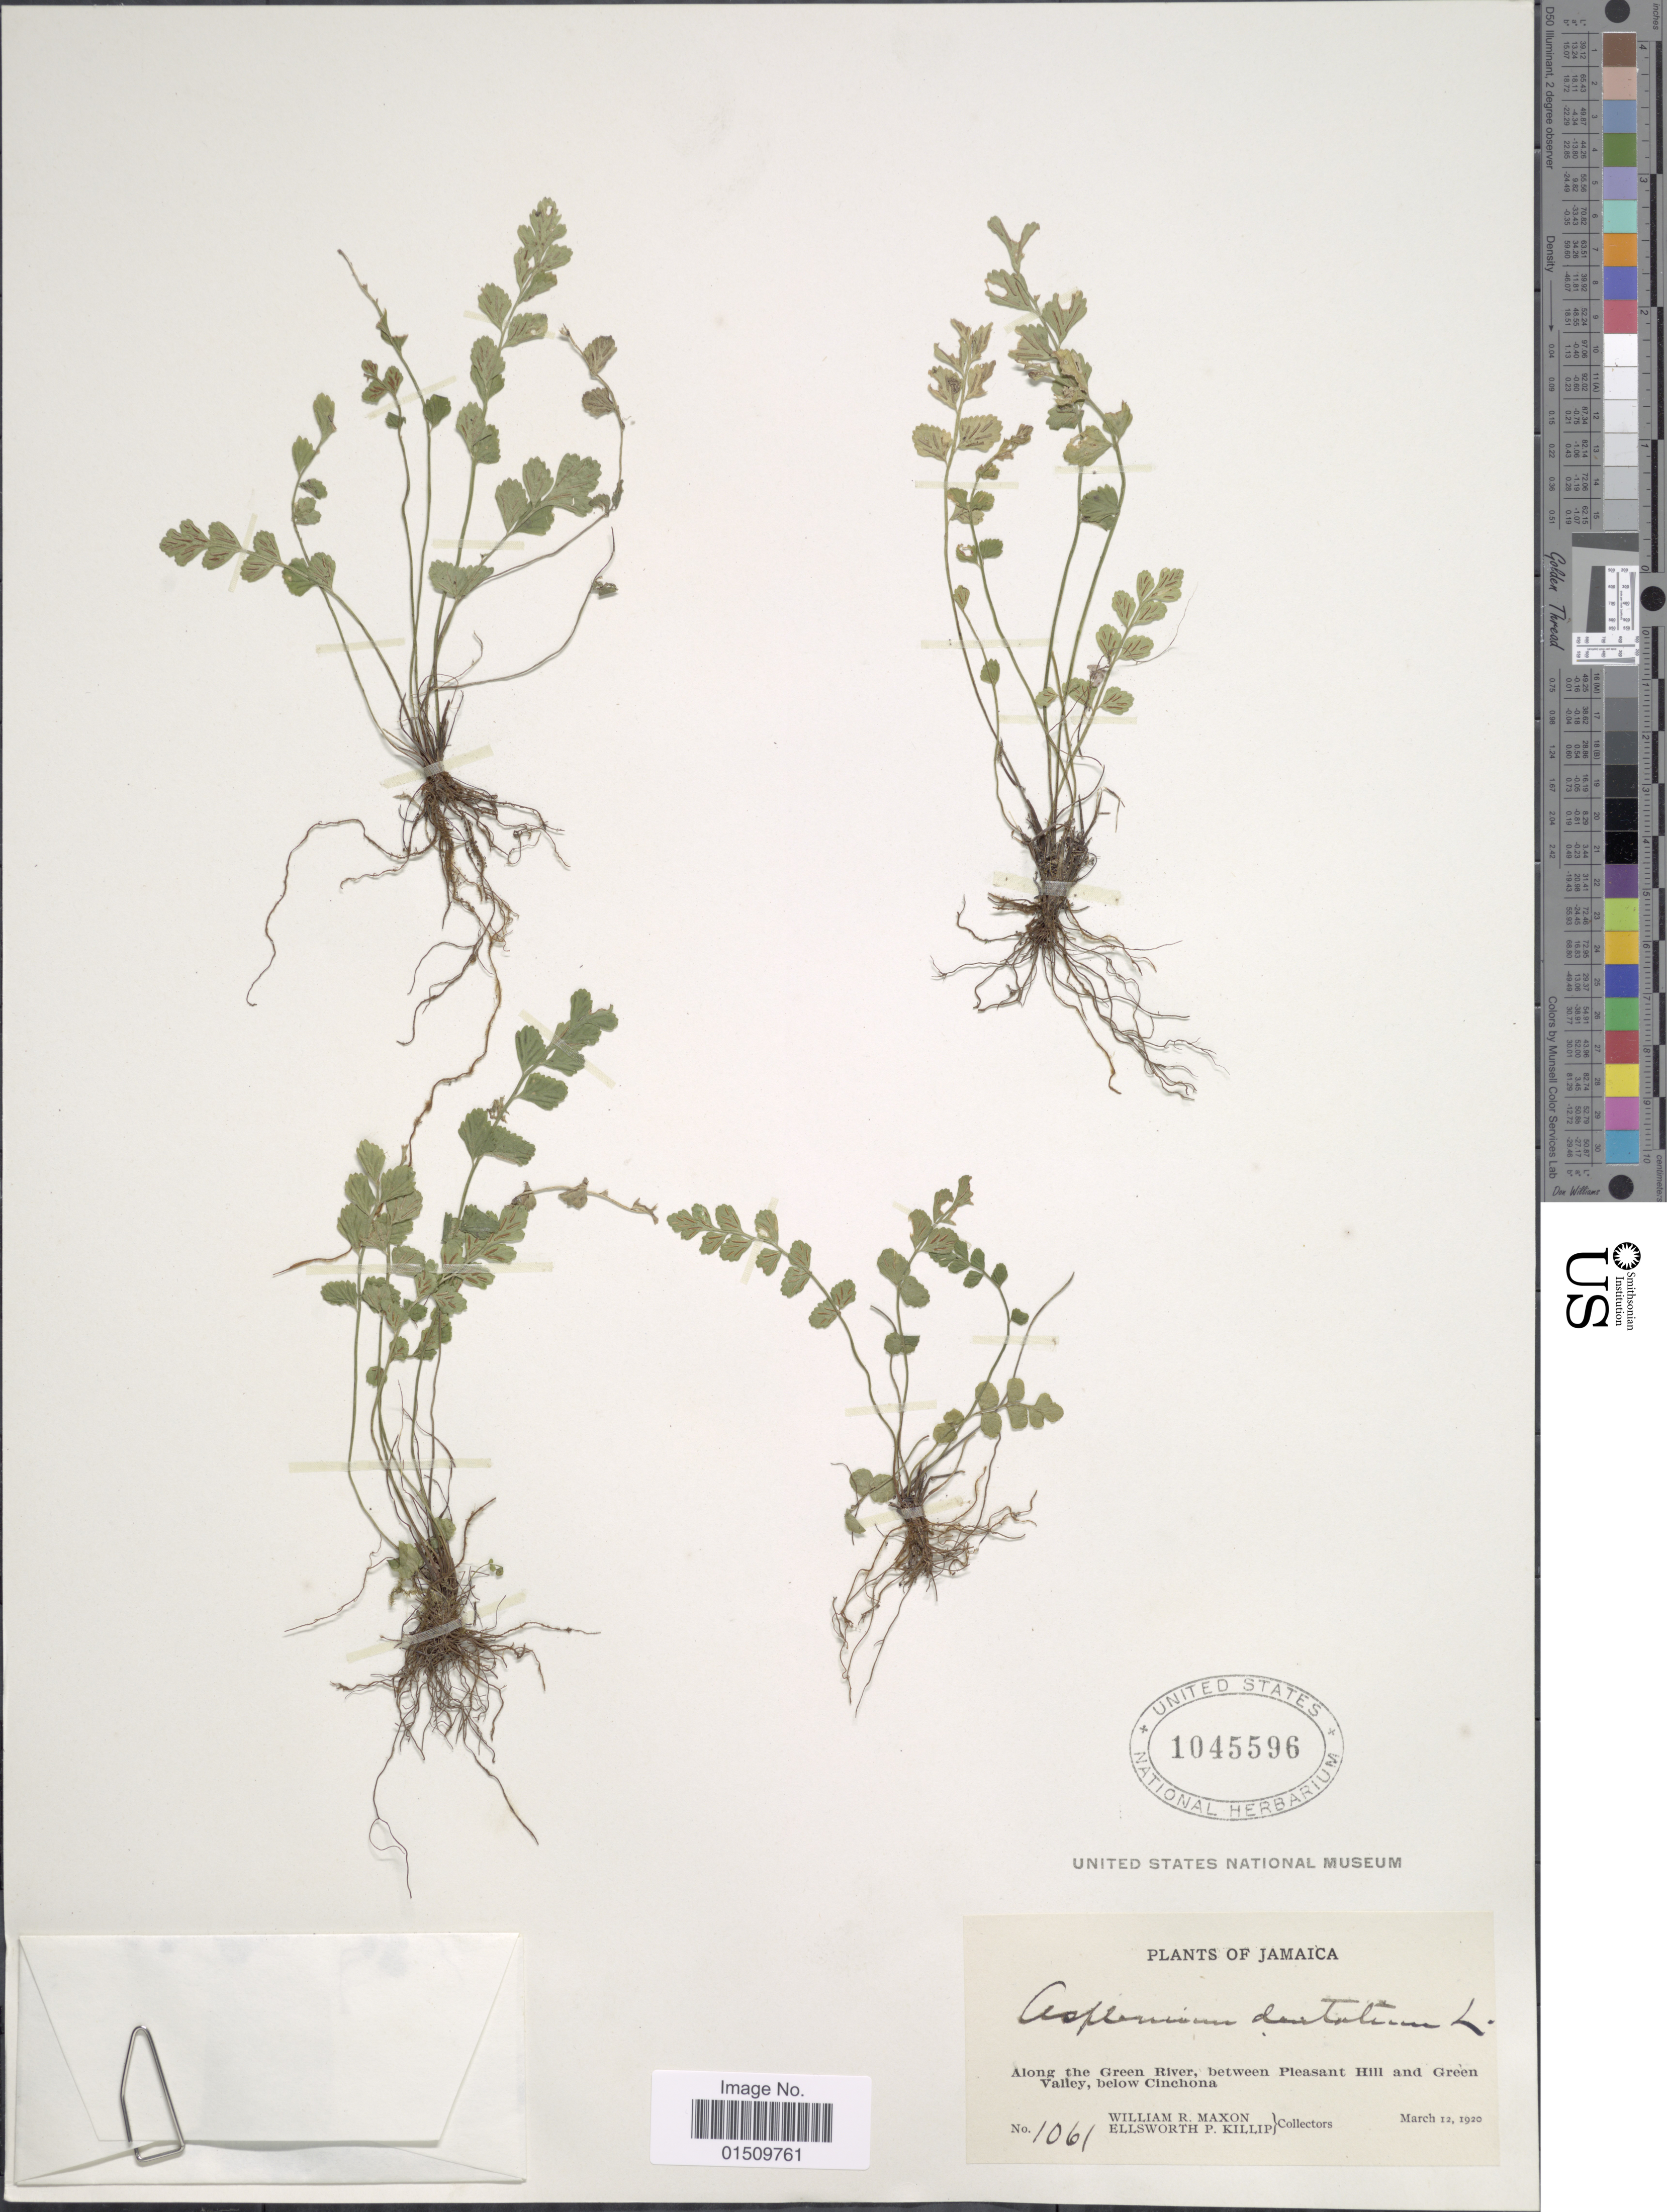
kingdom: Plantae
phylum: Tracheophyta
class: Polypodiopsida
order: Polypodiales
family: Aspleniaceae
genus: Asplenium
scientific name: Asplenium trichomanes-dentatum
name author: L.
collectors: W. R. Maxon & E. P. Killip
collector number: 1061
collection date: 1920-03-12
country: Jamaica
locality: Jamaica, along the Green River, Between Pleasant Hill and Green Valley, below Cinchona.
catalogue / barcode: US 1045596